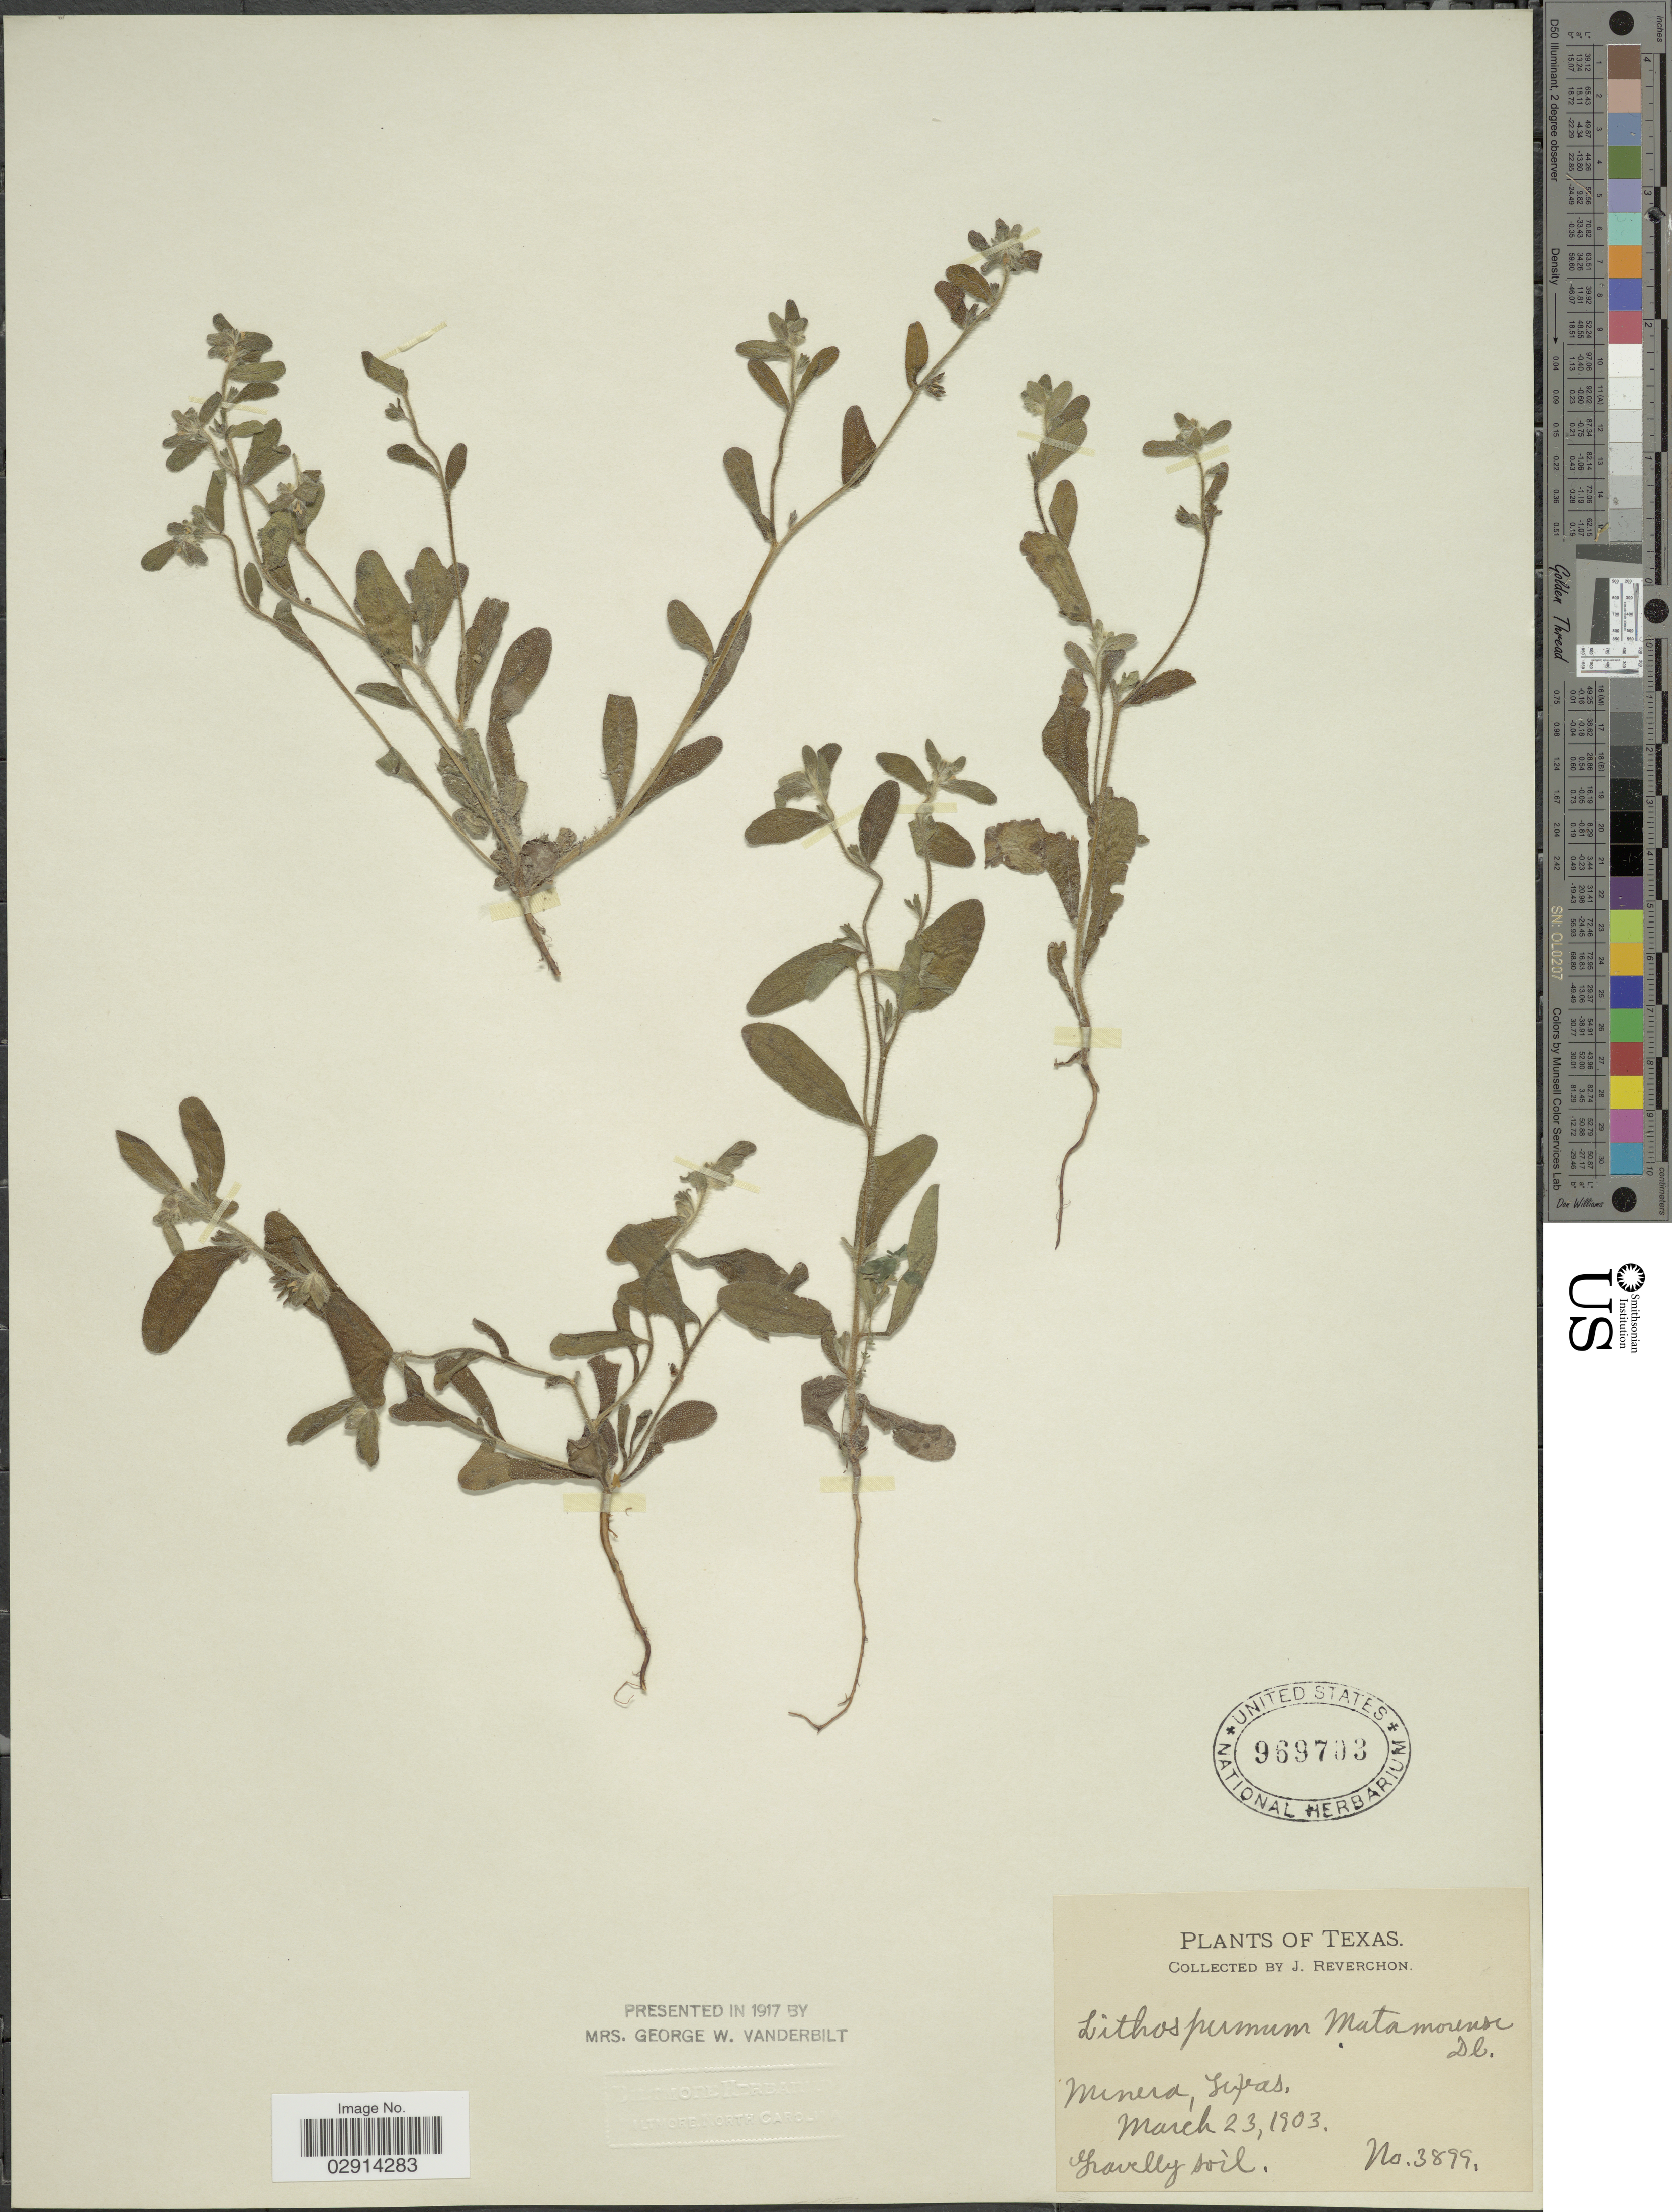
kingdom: Plantae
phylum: Tracheophyta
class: Magnoliopsida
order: Boraginales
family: Boraginaceae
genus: Lithospermum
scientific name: Lithospermum matamorense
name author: A. DC. in DC.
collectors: J. Reverchon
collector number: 3899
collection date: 1903-03-23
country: United States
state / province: Texas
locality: Minera.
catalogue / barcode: US 969703